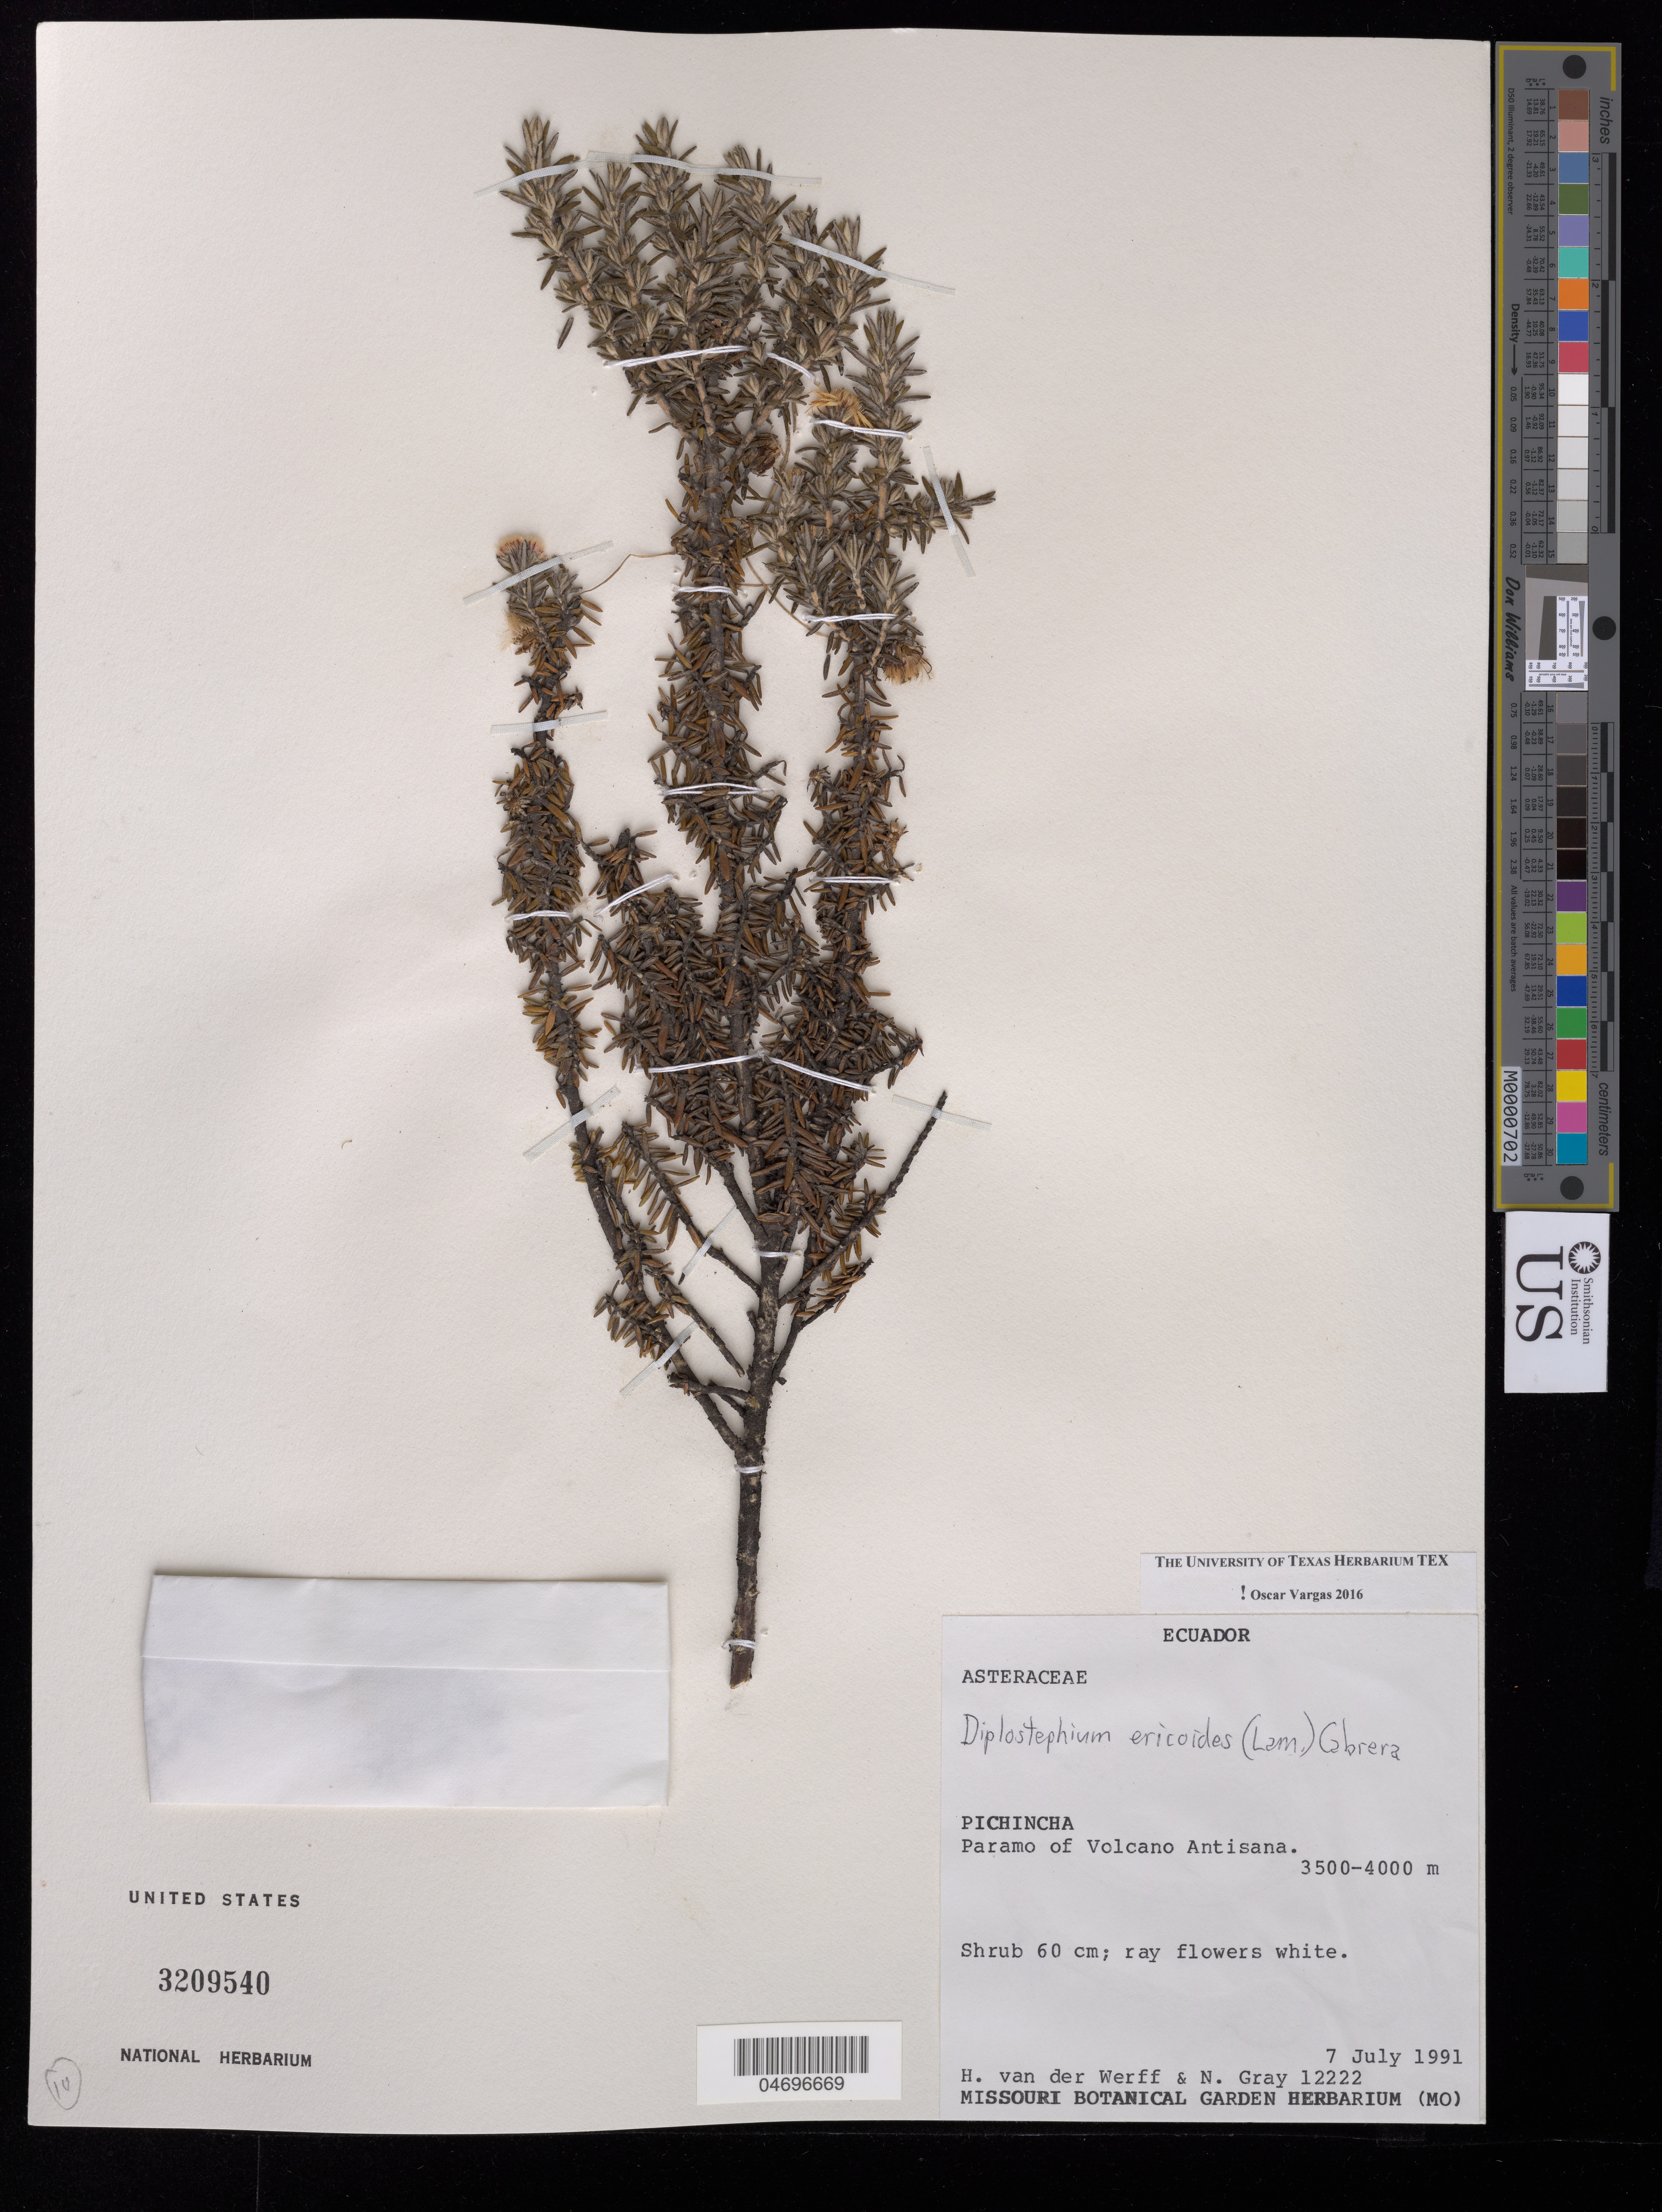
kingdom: Plantae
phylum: Tracheophyta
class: Magnoliopsida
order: Asterales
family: Asteraceae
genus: Diplostephium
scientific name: Diplostephium ericoides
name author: (Lam.) Cabrera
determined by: Vargas, Oscar M.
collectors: H. van der Werff & N. E. Gray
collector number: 12222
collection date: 1991-07-07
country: Ecuador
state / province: Pichincha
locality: Paramo of Volcano Antisana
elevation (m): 3500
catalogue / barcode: US 3209540